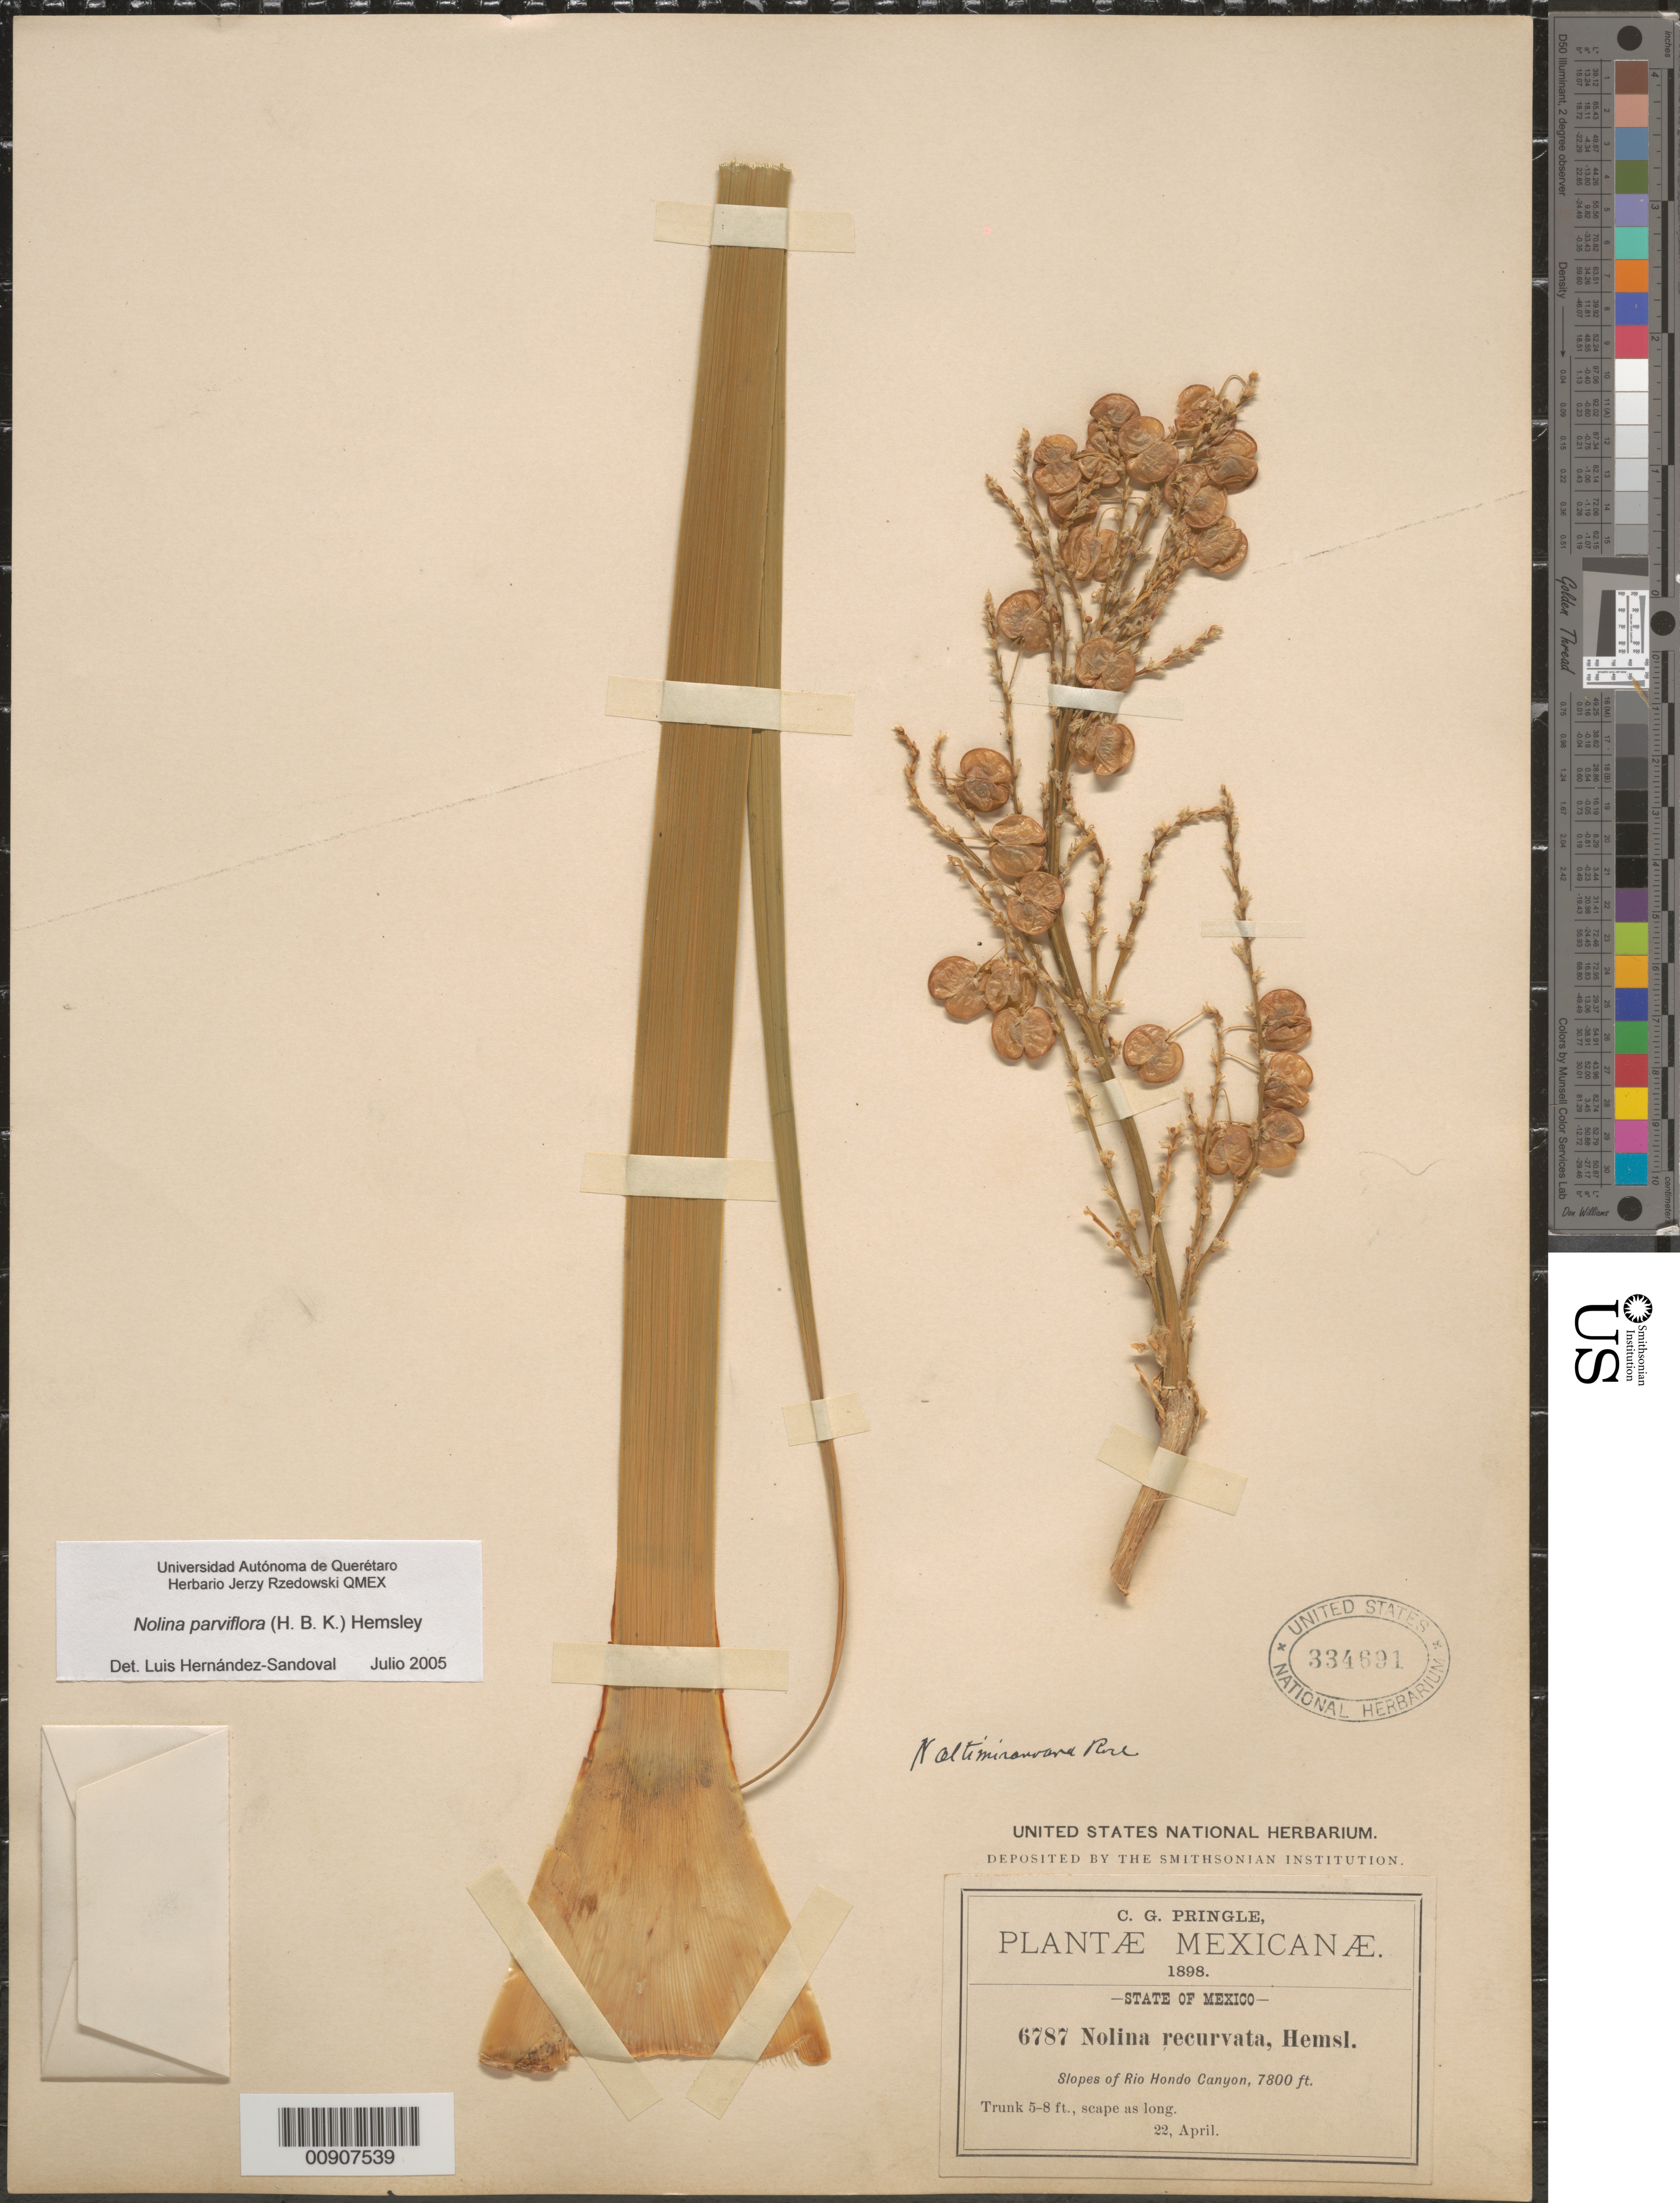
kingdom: Plantae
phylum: Tracheophyta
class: Liliopsida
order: Asparagales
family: Asparagaceae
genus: Nolina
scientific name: Nolina parviflora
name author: (Kunth) Hemsl.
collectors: C. G. Pringle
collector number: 6787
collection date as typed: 22 Apr 1898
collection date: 1898-04-22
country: Mexico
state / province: México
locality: Río Hondo Canyon, State of México.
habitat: Slopes of Río Hondo Canyon.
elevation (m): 2377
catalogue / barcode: US 334691